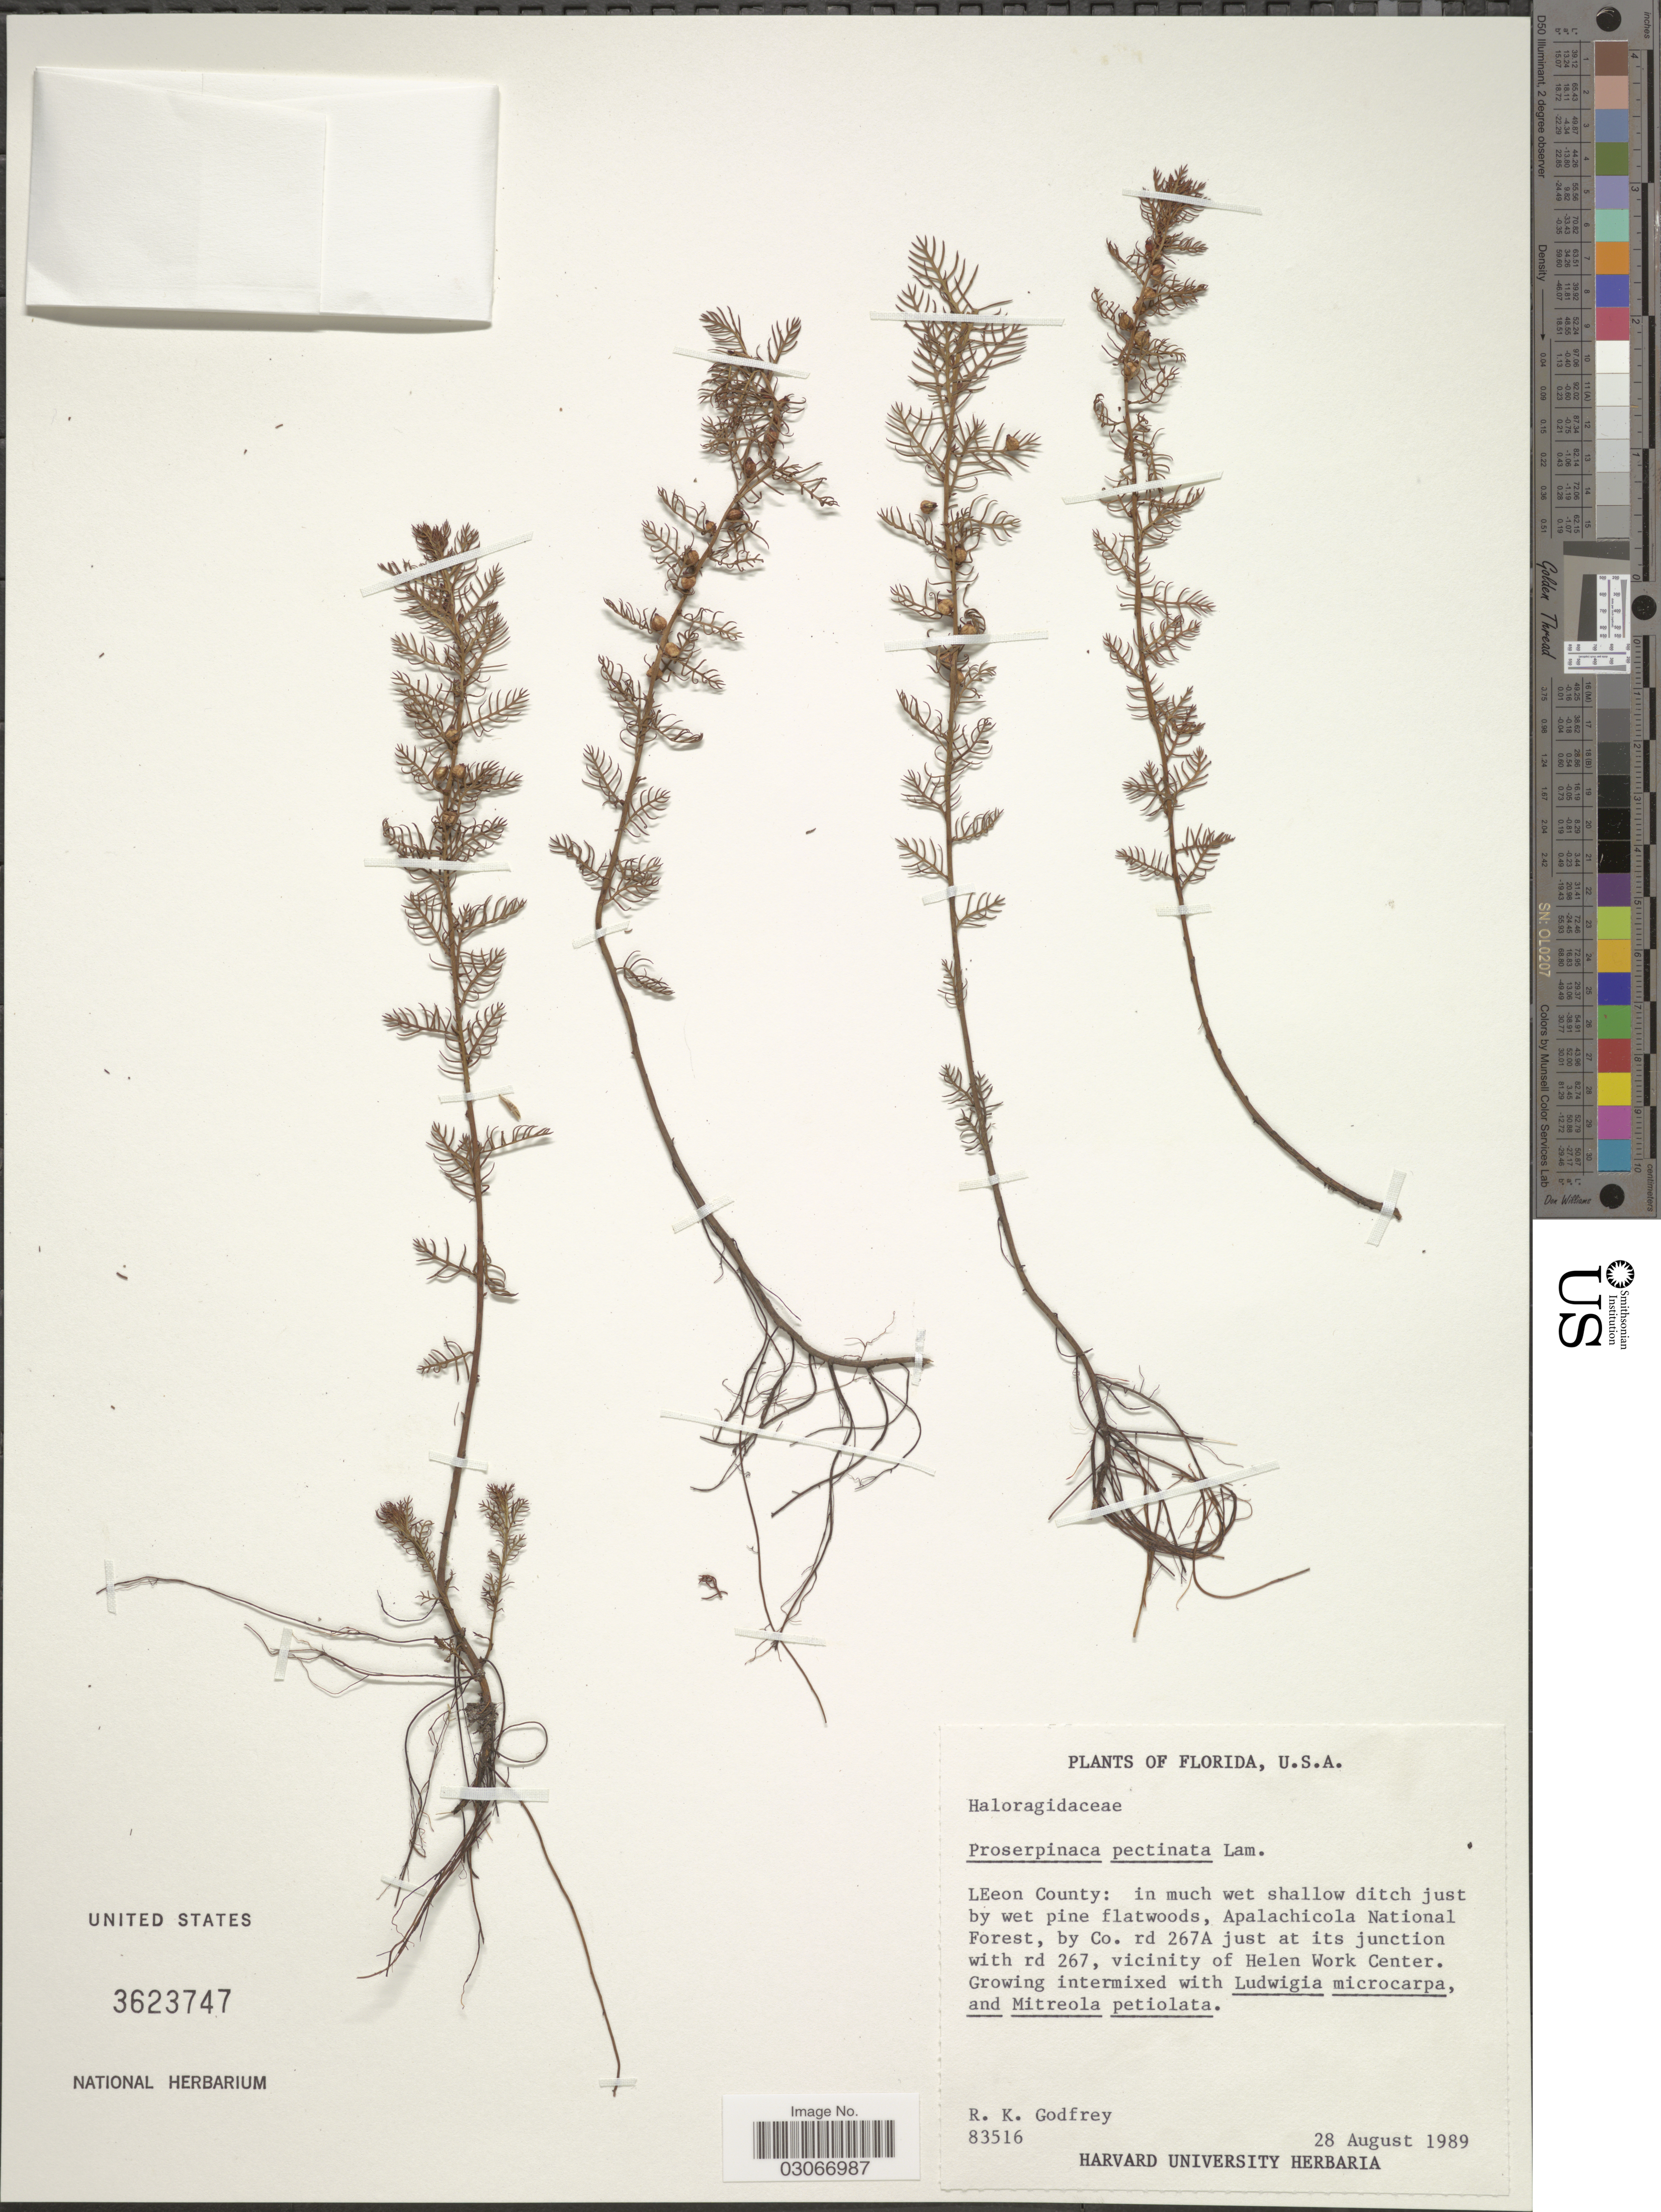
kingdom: Plantae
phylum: Tracheophyta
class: Magnoliopsida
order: Saxifragales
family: Haloragaceae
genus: Proserpinaca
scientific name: Proserpinaca pectinata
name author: Lam.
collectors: R. K. Godfrey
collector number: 83516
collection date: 1989-08-28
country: United States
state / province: Florida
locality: Leeon County: in much wet shallow ditch just by wet pine flatwoods, Apalachicola National Forest, by Co. rd 267A just at its junction with rd 267, vicinity of Helen Work Center.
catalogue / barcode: US 3623747